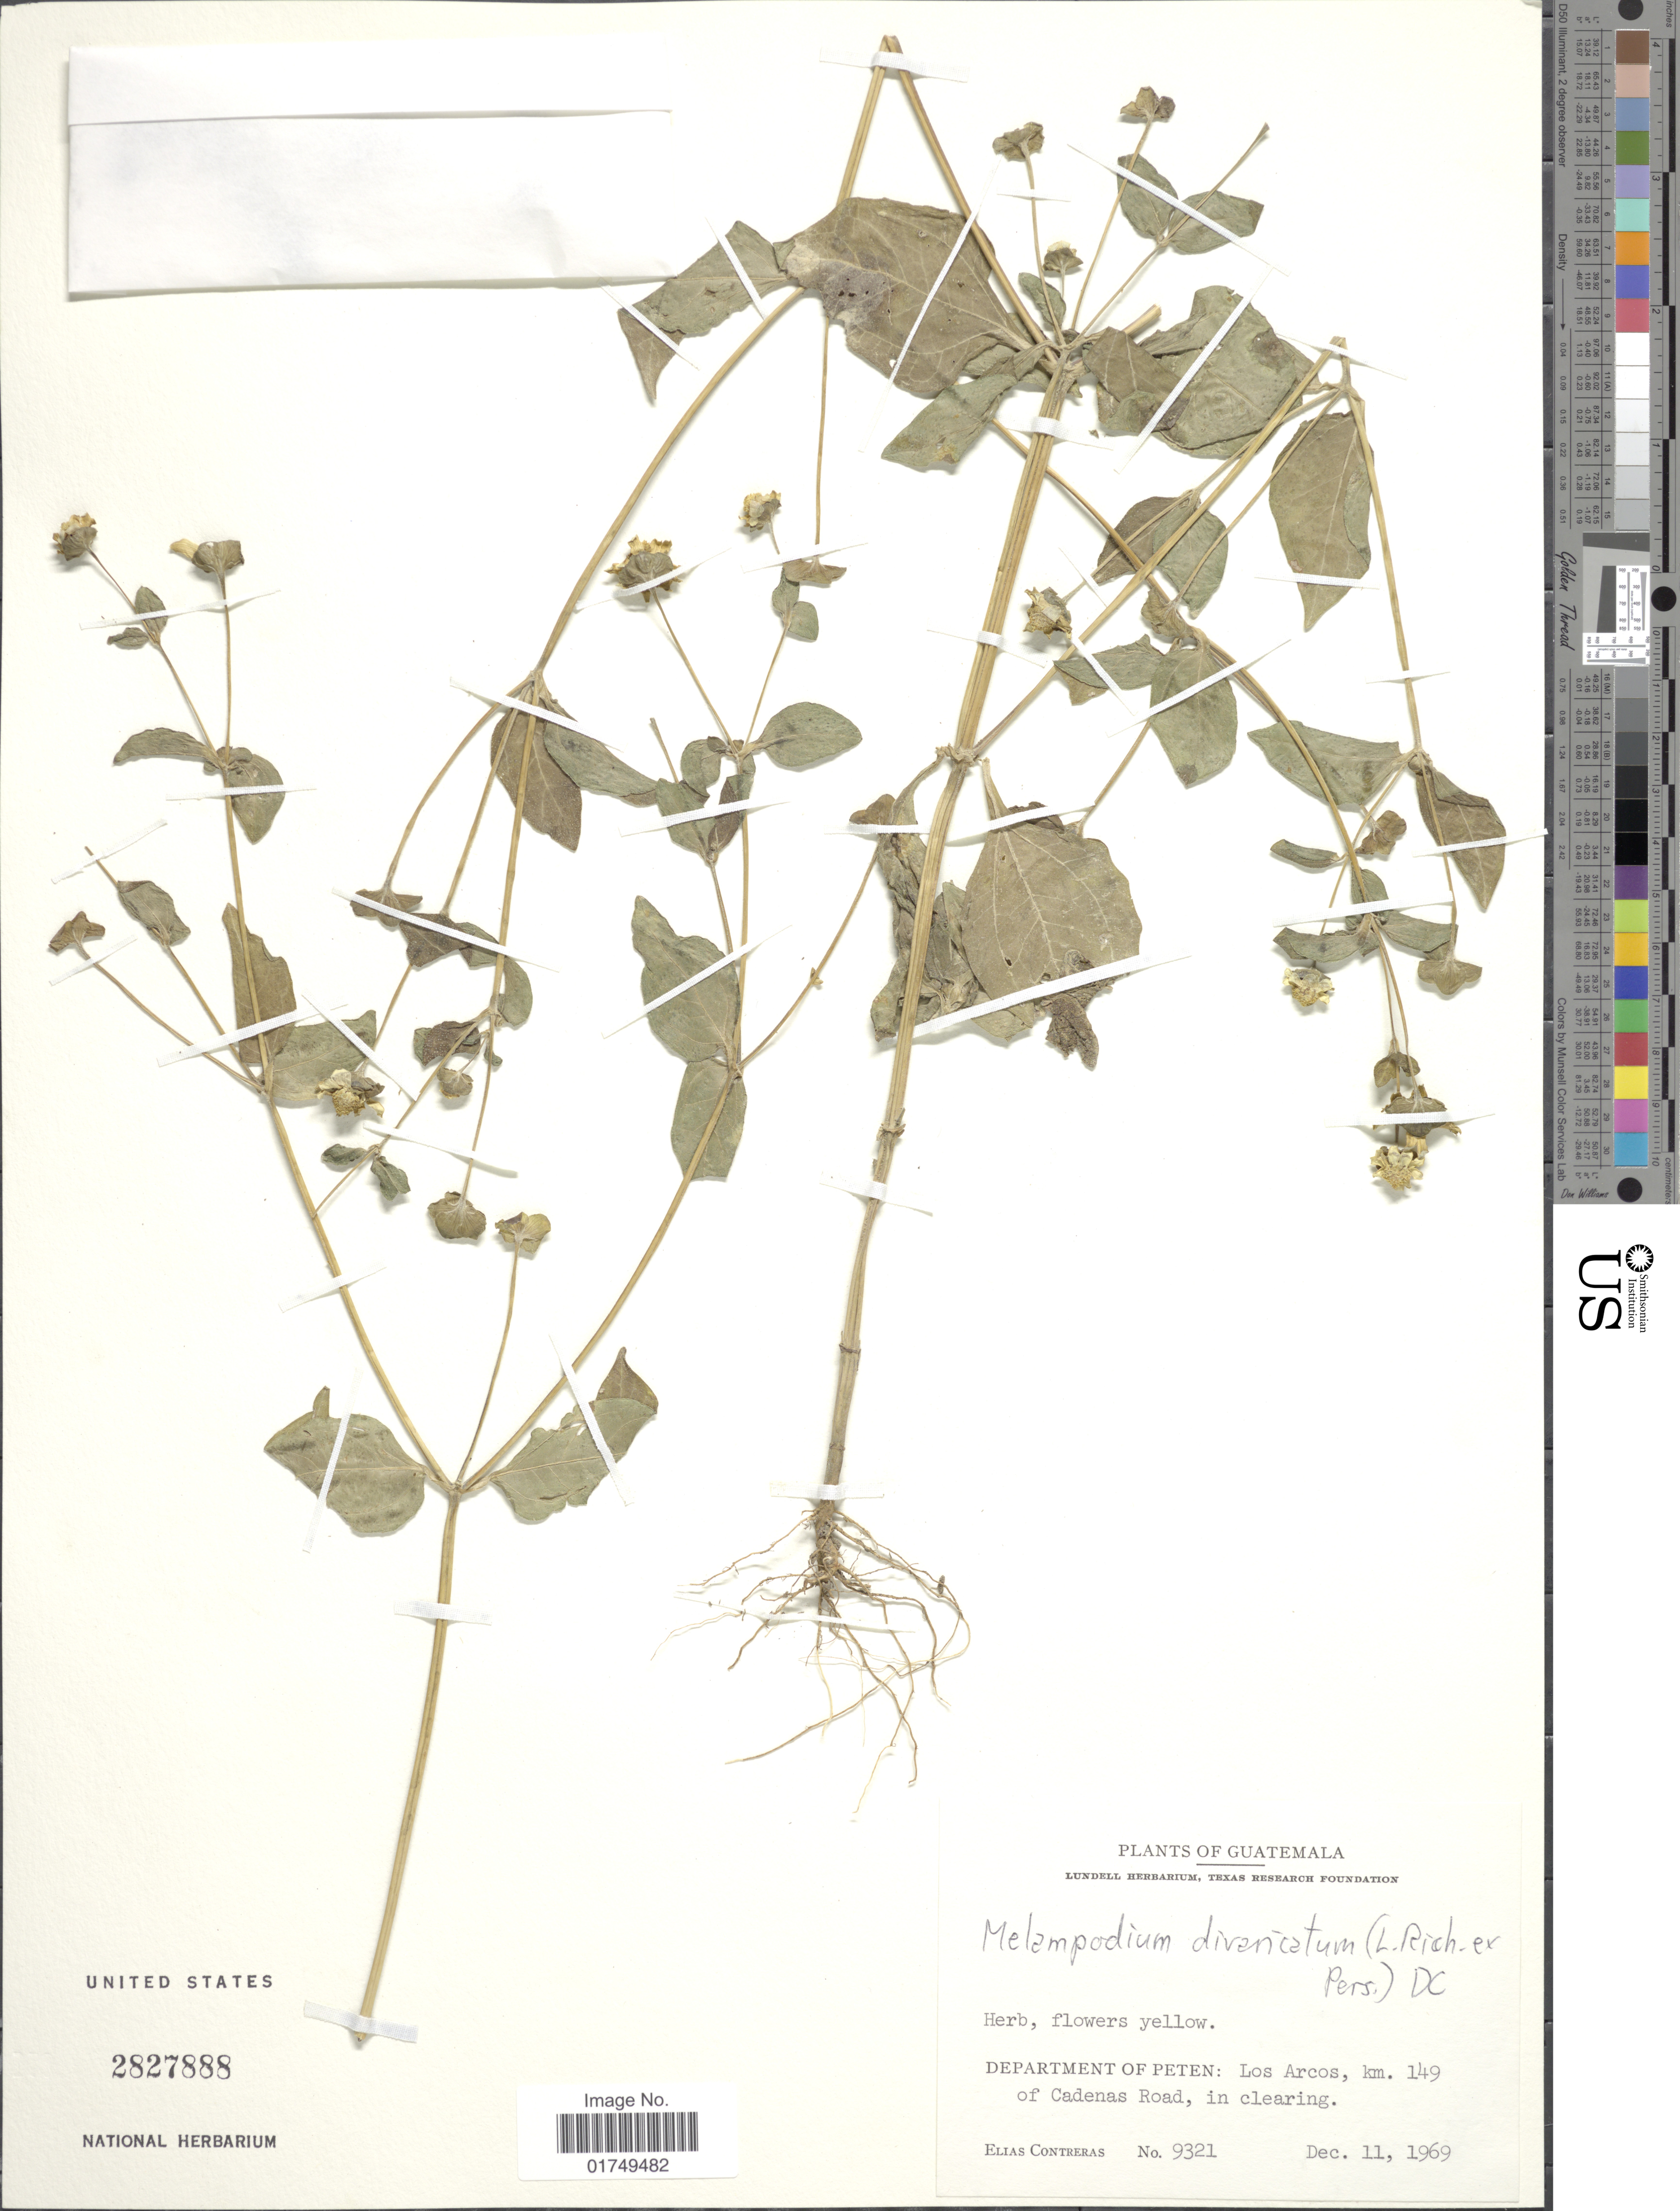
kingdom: Plantae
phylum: Tracheophyta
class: Magnoliopsida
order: Asterales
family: Asteraceae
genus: Melampodium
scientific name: Melampodium divaricatum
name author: (Rich.) DC.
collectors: E. Contreras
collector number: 9321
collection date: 1969-12-11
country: Guatemala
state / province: El Petén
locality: Department of Peten: Los Arcos, km. 149 of Cadenas Road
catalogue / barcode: US 2827888